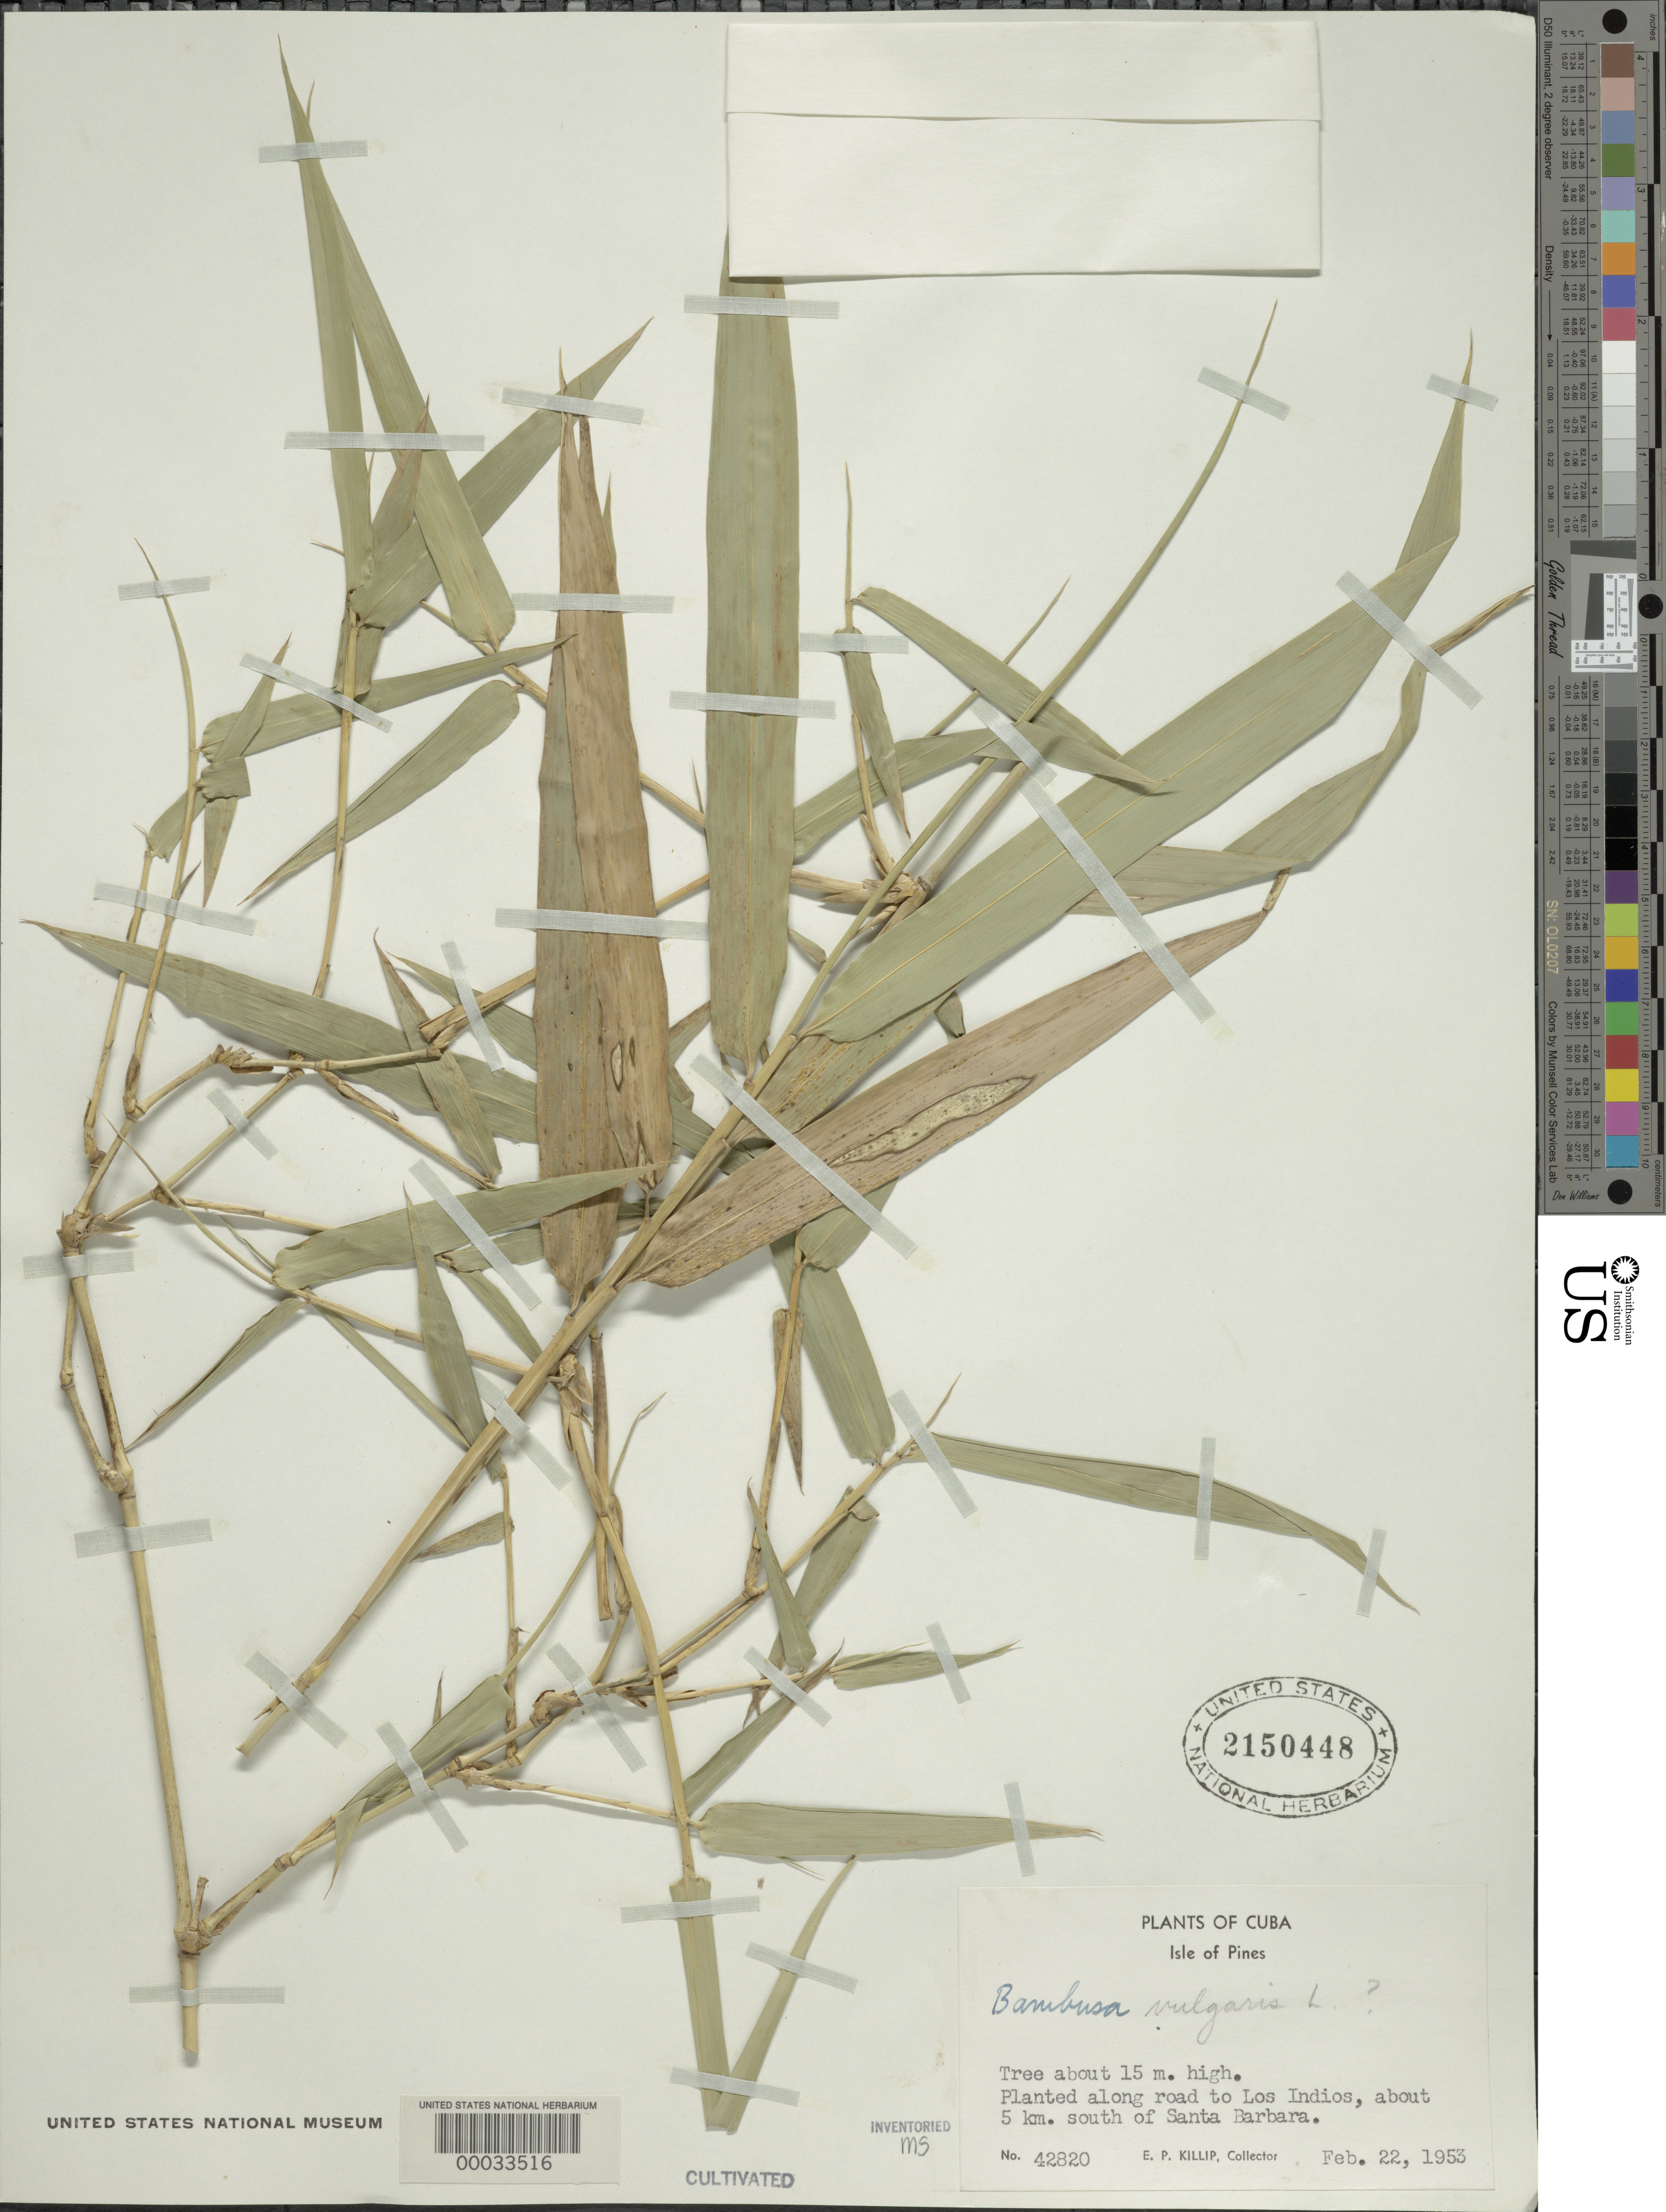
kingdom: Plantae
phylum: Tracheophyta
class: Liliopsida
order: Poales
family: Poaceae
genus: Bambusa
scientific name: Bambusa sp.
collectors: E. P. Killip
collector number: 42820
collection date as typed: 22 Feb 1953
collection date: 1953-02-22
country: Cuba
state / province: Isla de La Juventud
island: Isla de La Juventud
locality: Los indios, santa barbara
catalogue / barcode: US 2150448